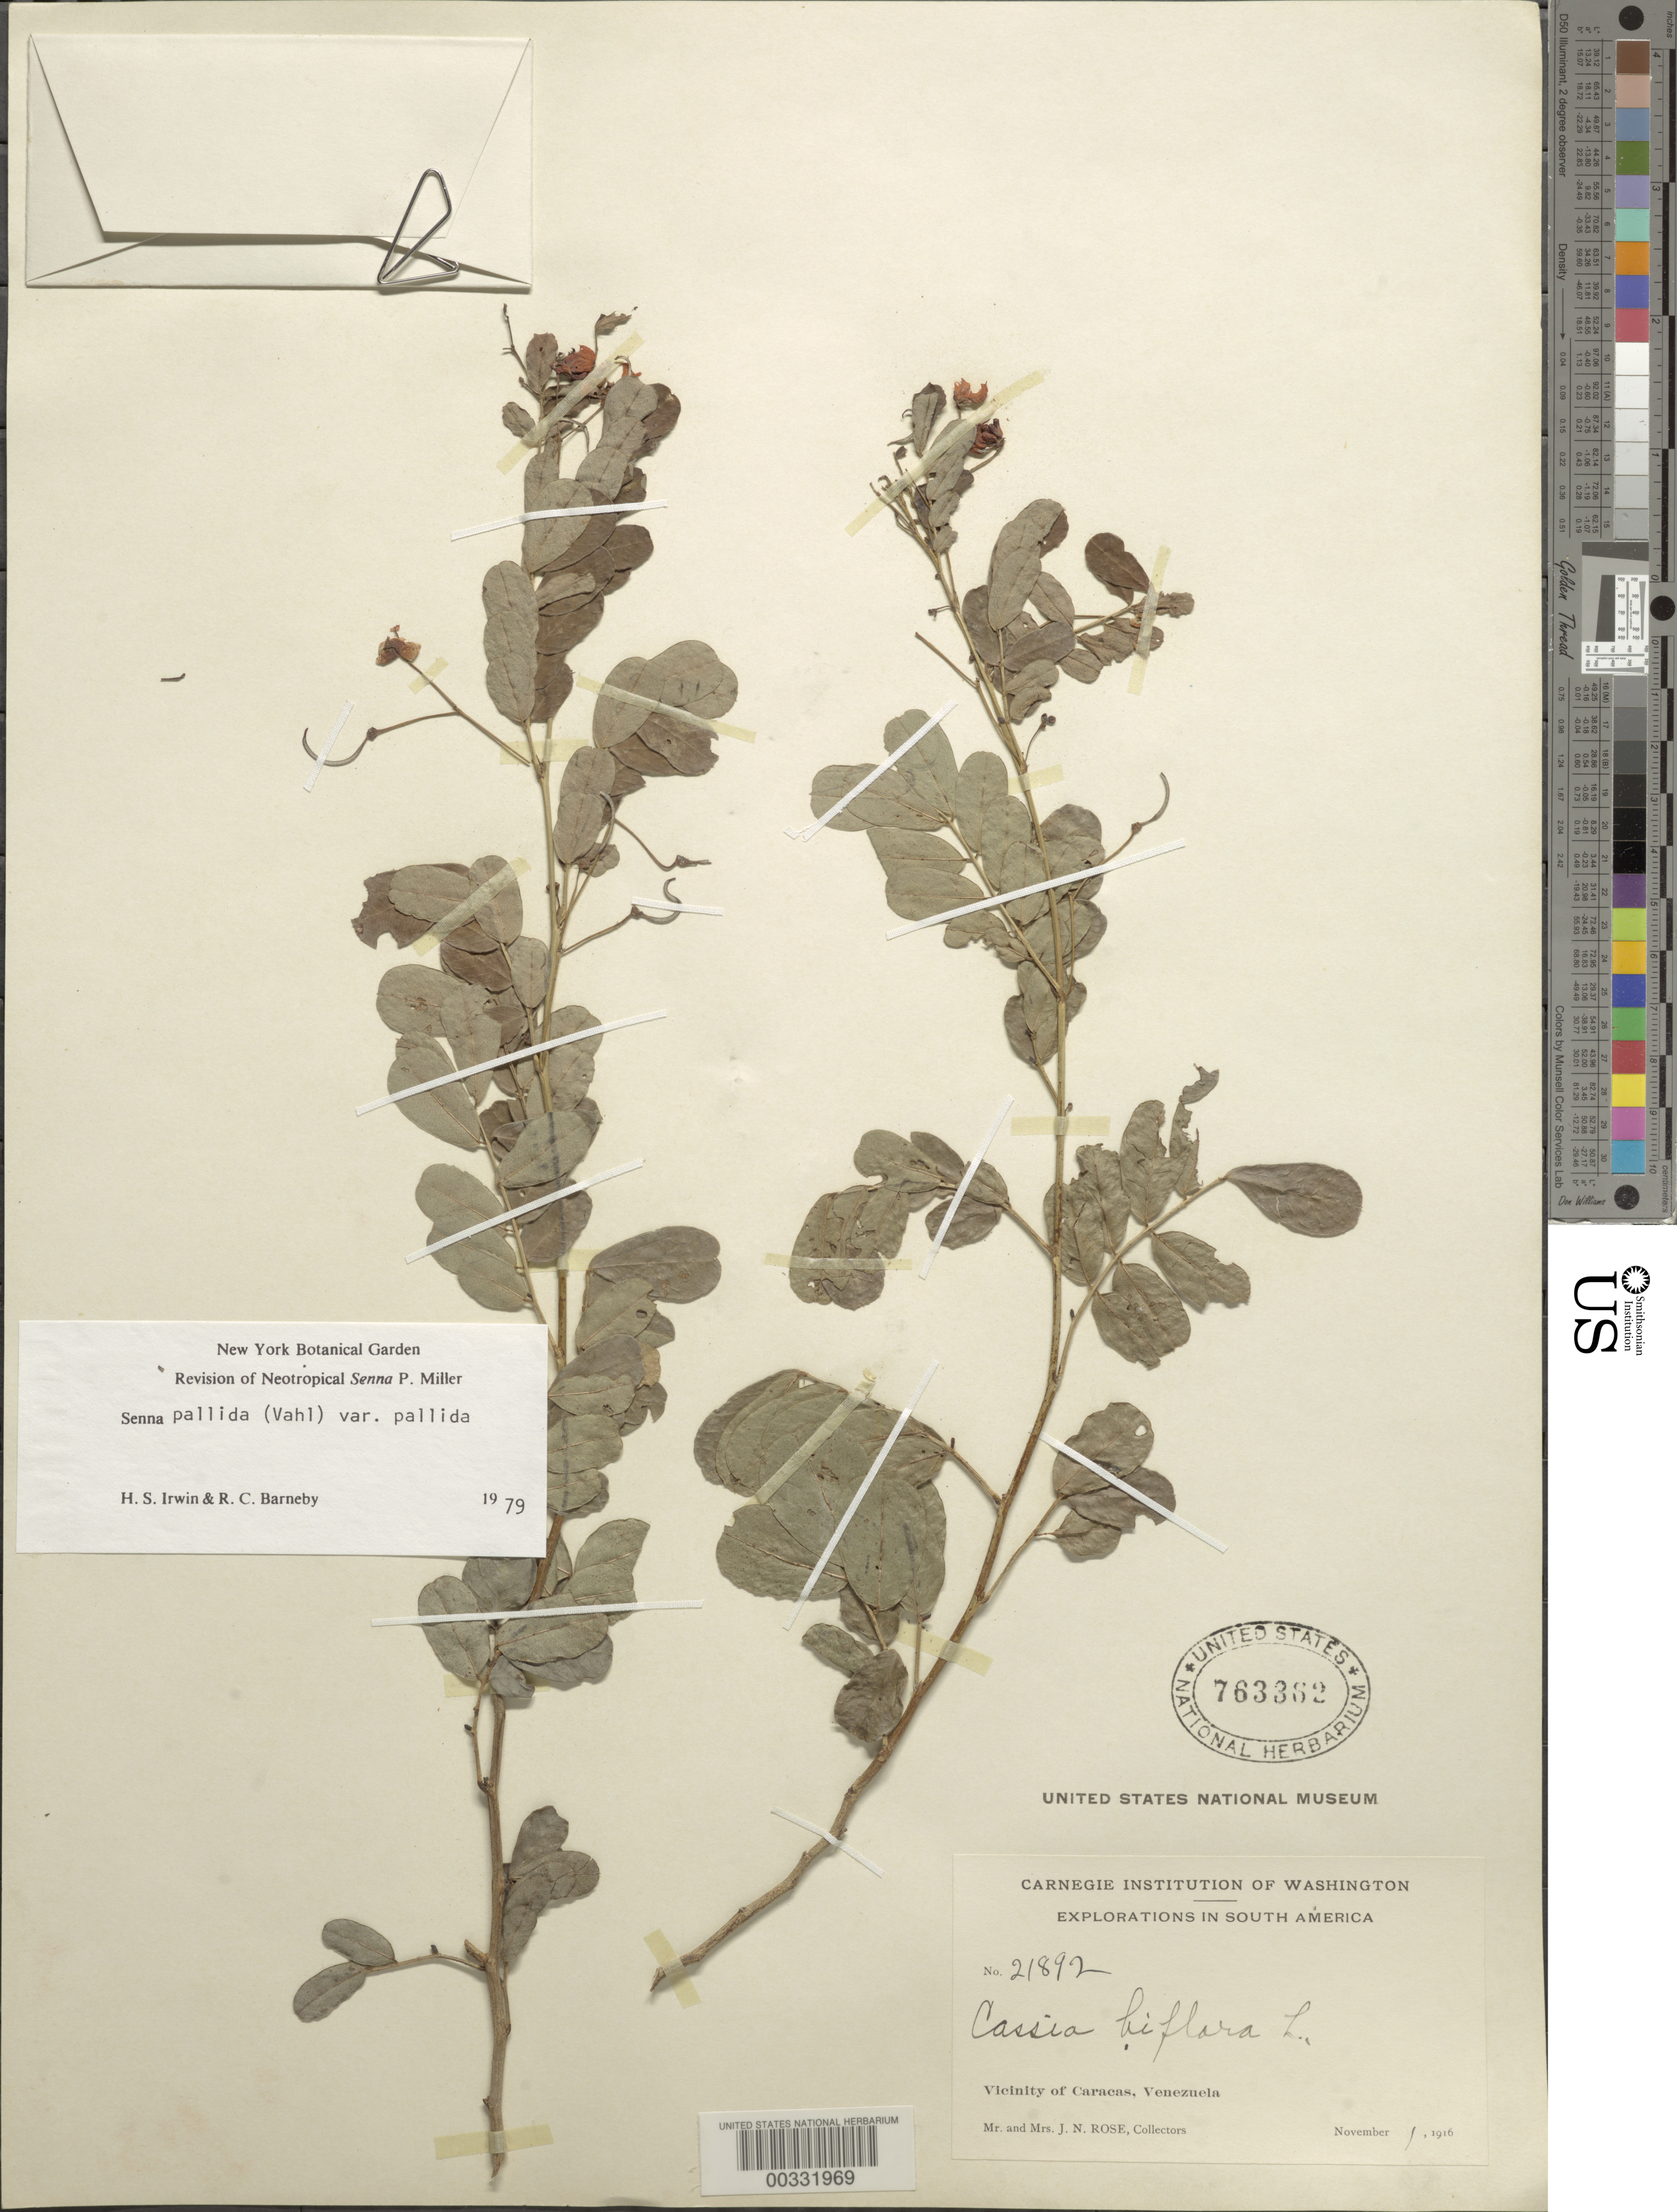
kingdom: Plantae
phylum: Tracheophyta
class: Magnoliopsida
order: Fabales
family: Fabaceae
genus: Senna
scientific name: Senna pallida var. pallida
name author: (Vahl) H.S. Irwin & Barneby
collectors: J. N. Rose & J. M. Rose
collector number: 21892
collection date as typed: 01 Nov 1916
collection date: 1916-11-01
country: Venezuela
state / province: Distrito Federal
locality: Vicinity of caracas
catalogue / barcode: US 763362